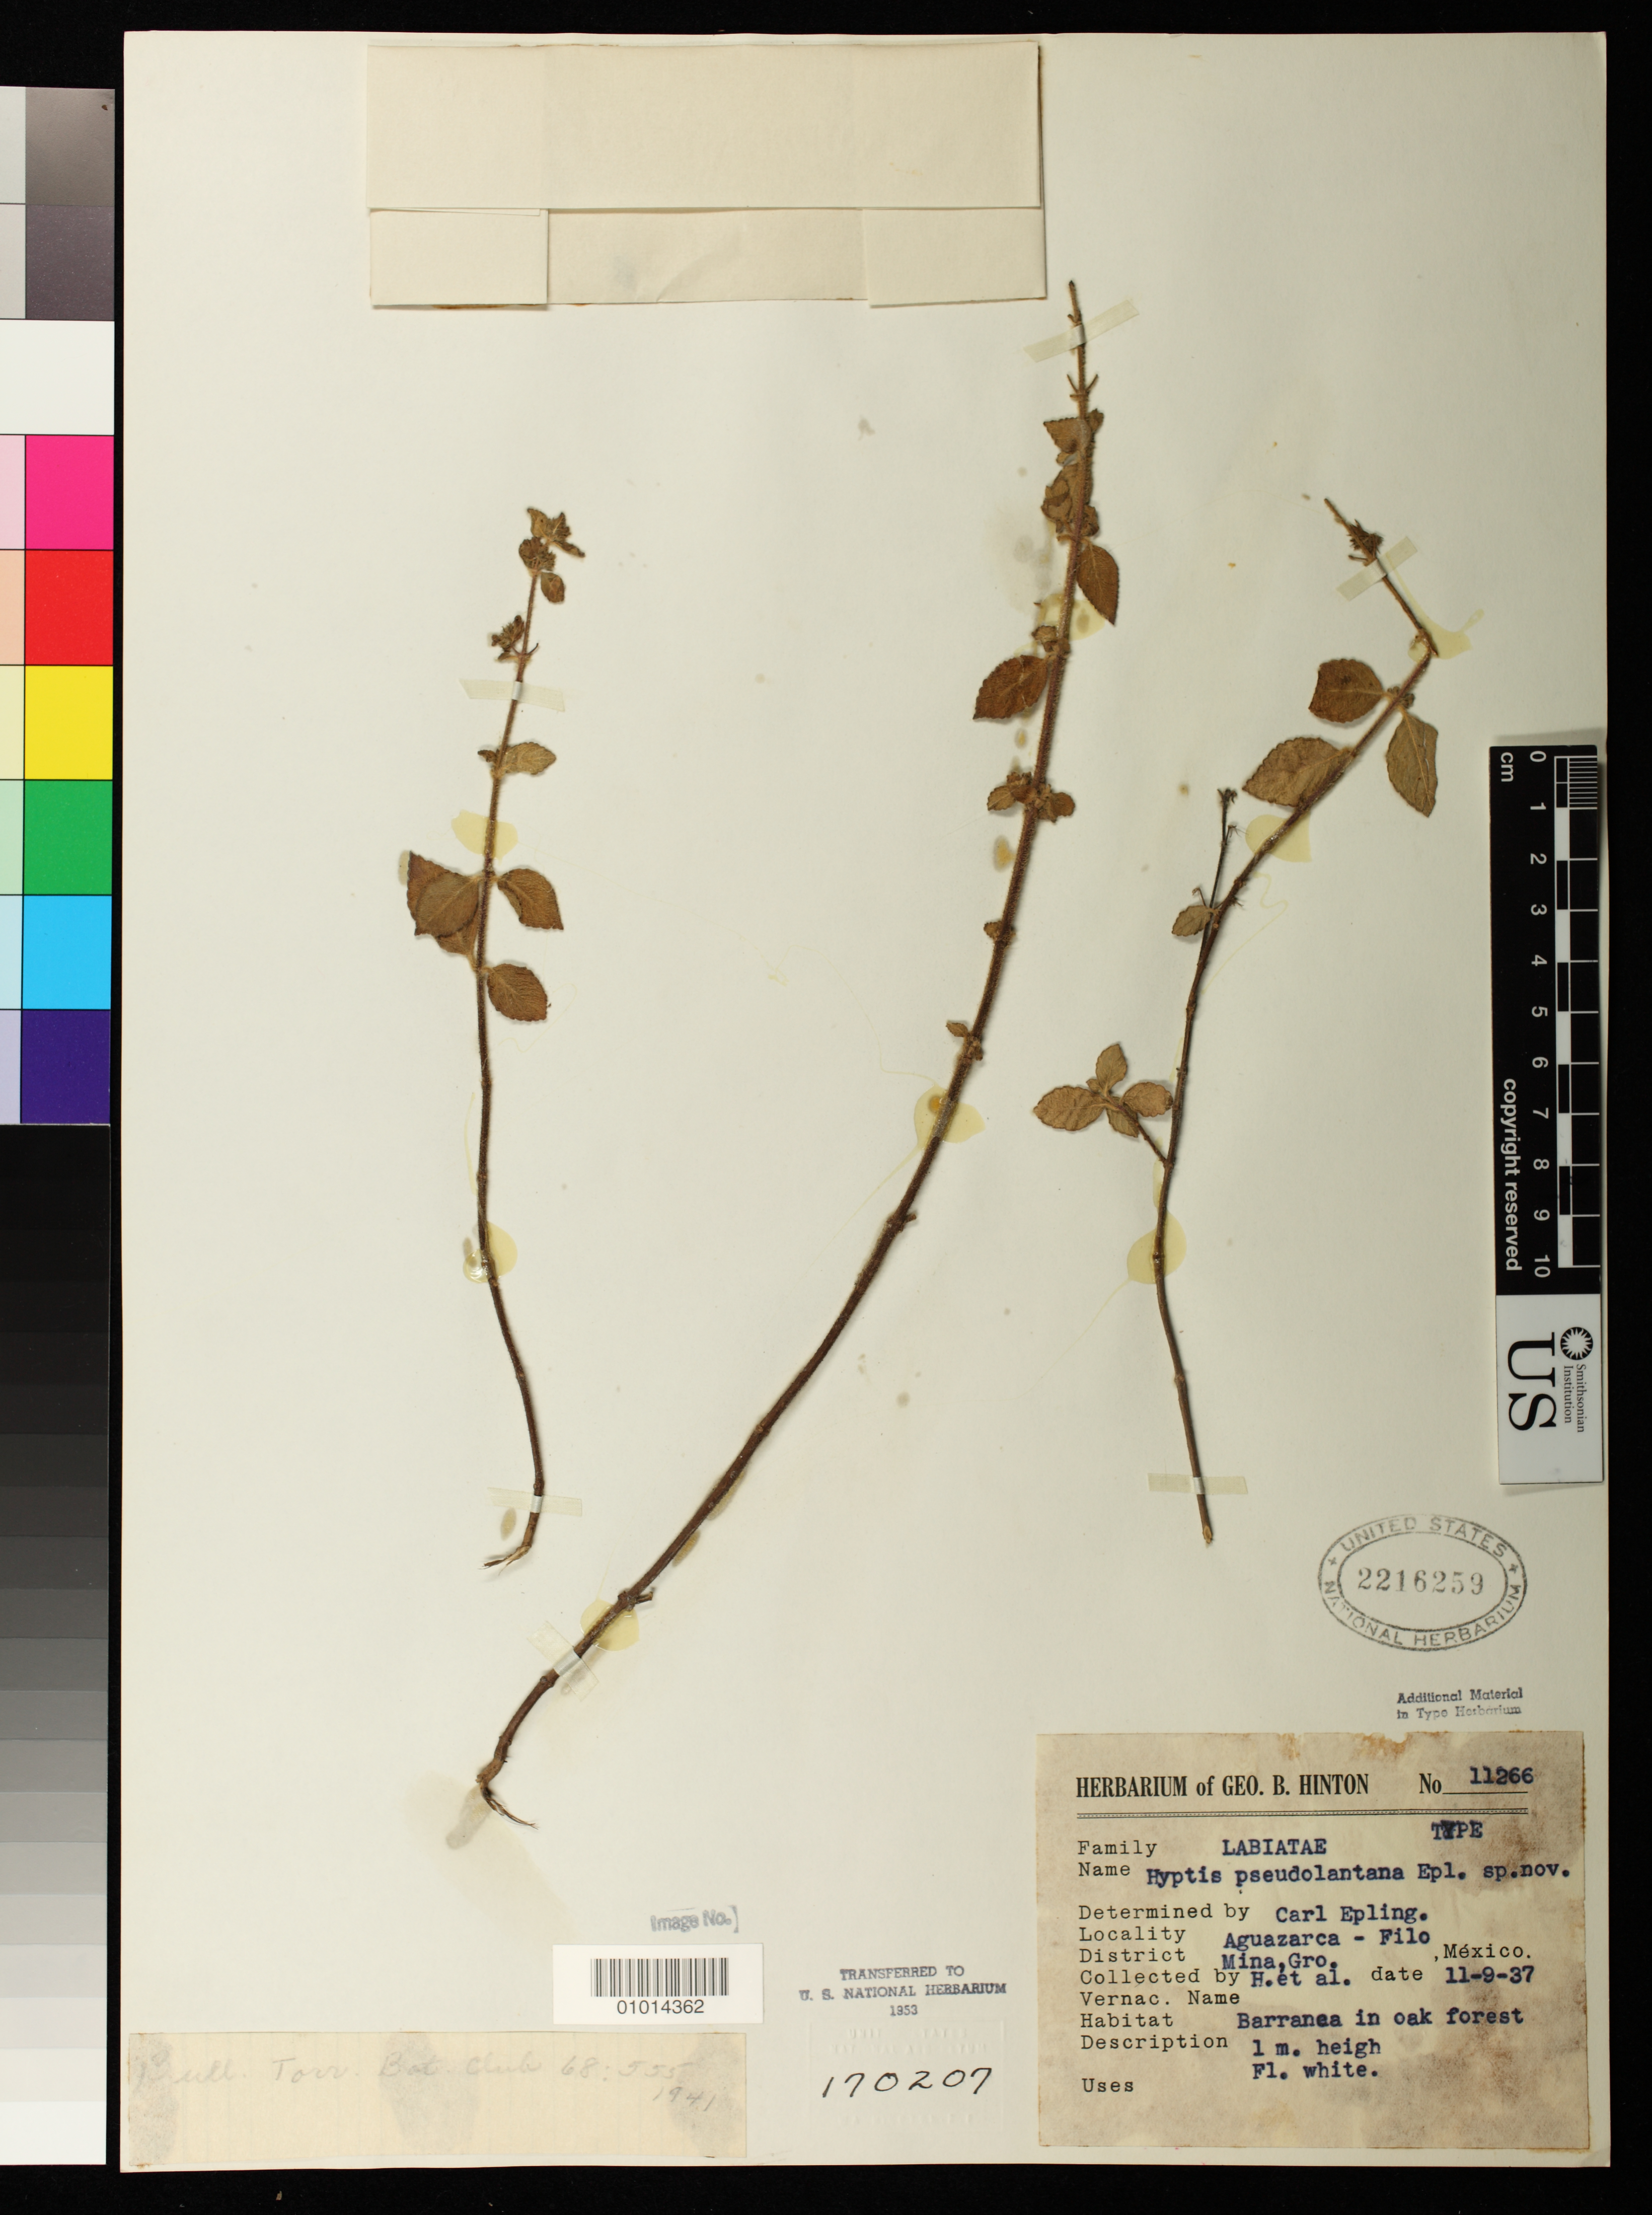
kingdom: Plantae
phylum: Tracheophyta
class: Magnoliopsida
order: Lamiales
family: Lamiaceae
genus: Hyptis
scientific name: Hyptis pseudolantana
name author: Epling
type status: Isotype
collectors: G. B. Hinton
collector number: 11266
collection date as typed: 09 Nov 1937 or 11 Sep 1937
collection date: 1937-09-11 or 1937-11-09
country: Mexico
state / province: Guerrero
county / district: Mina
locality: Aguazarca - Filo.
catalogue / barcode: US 2216259